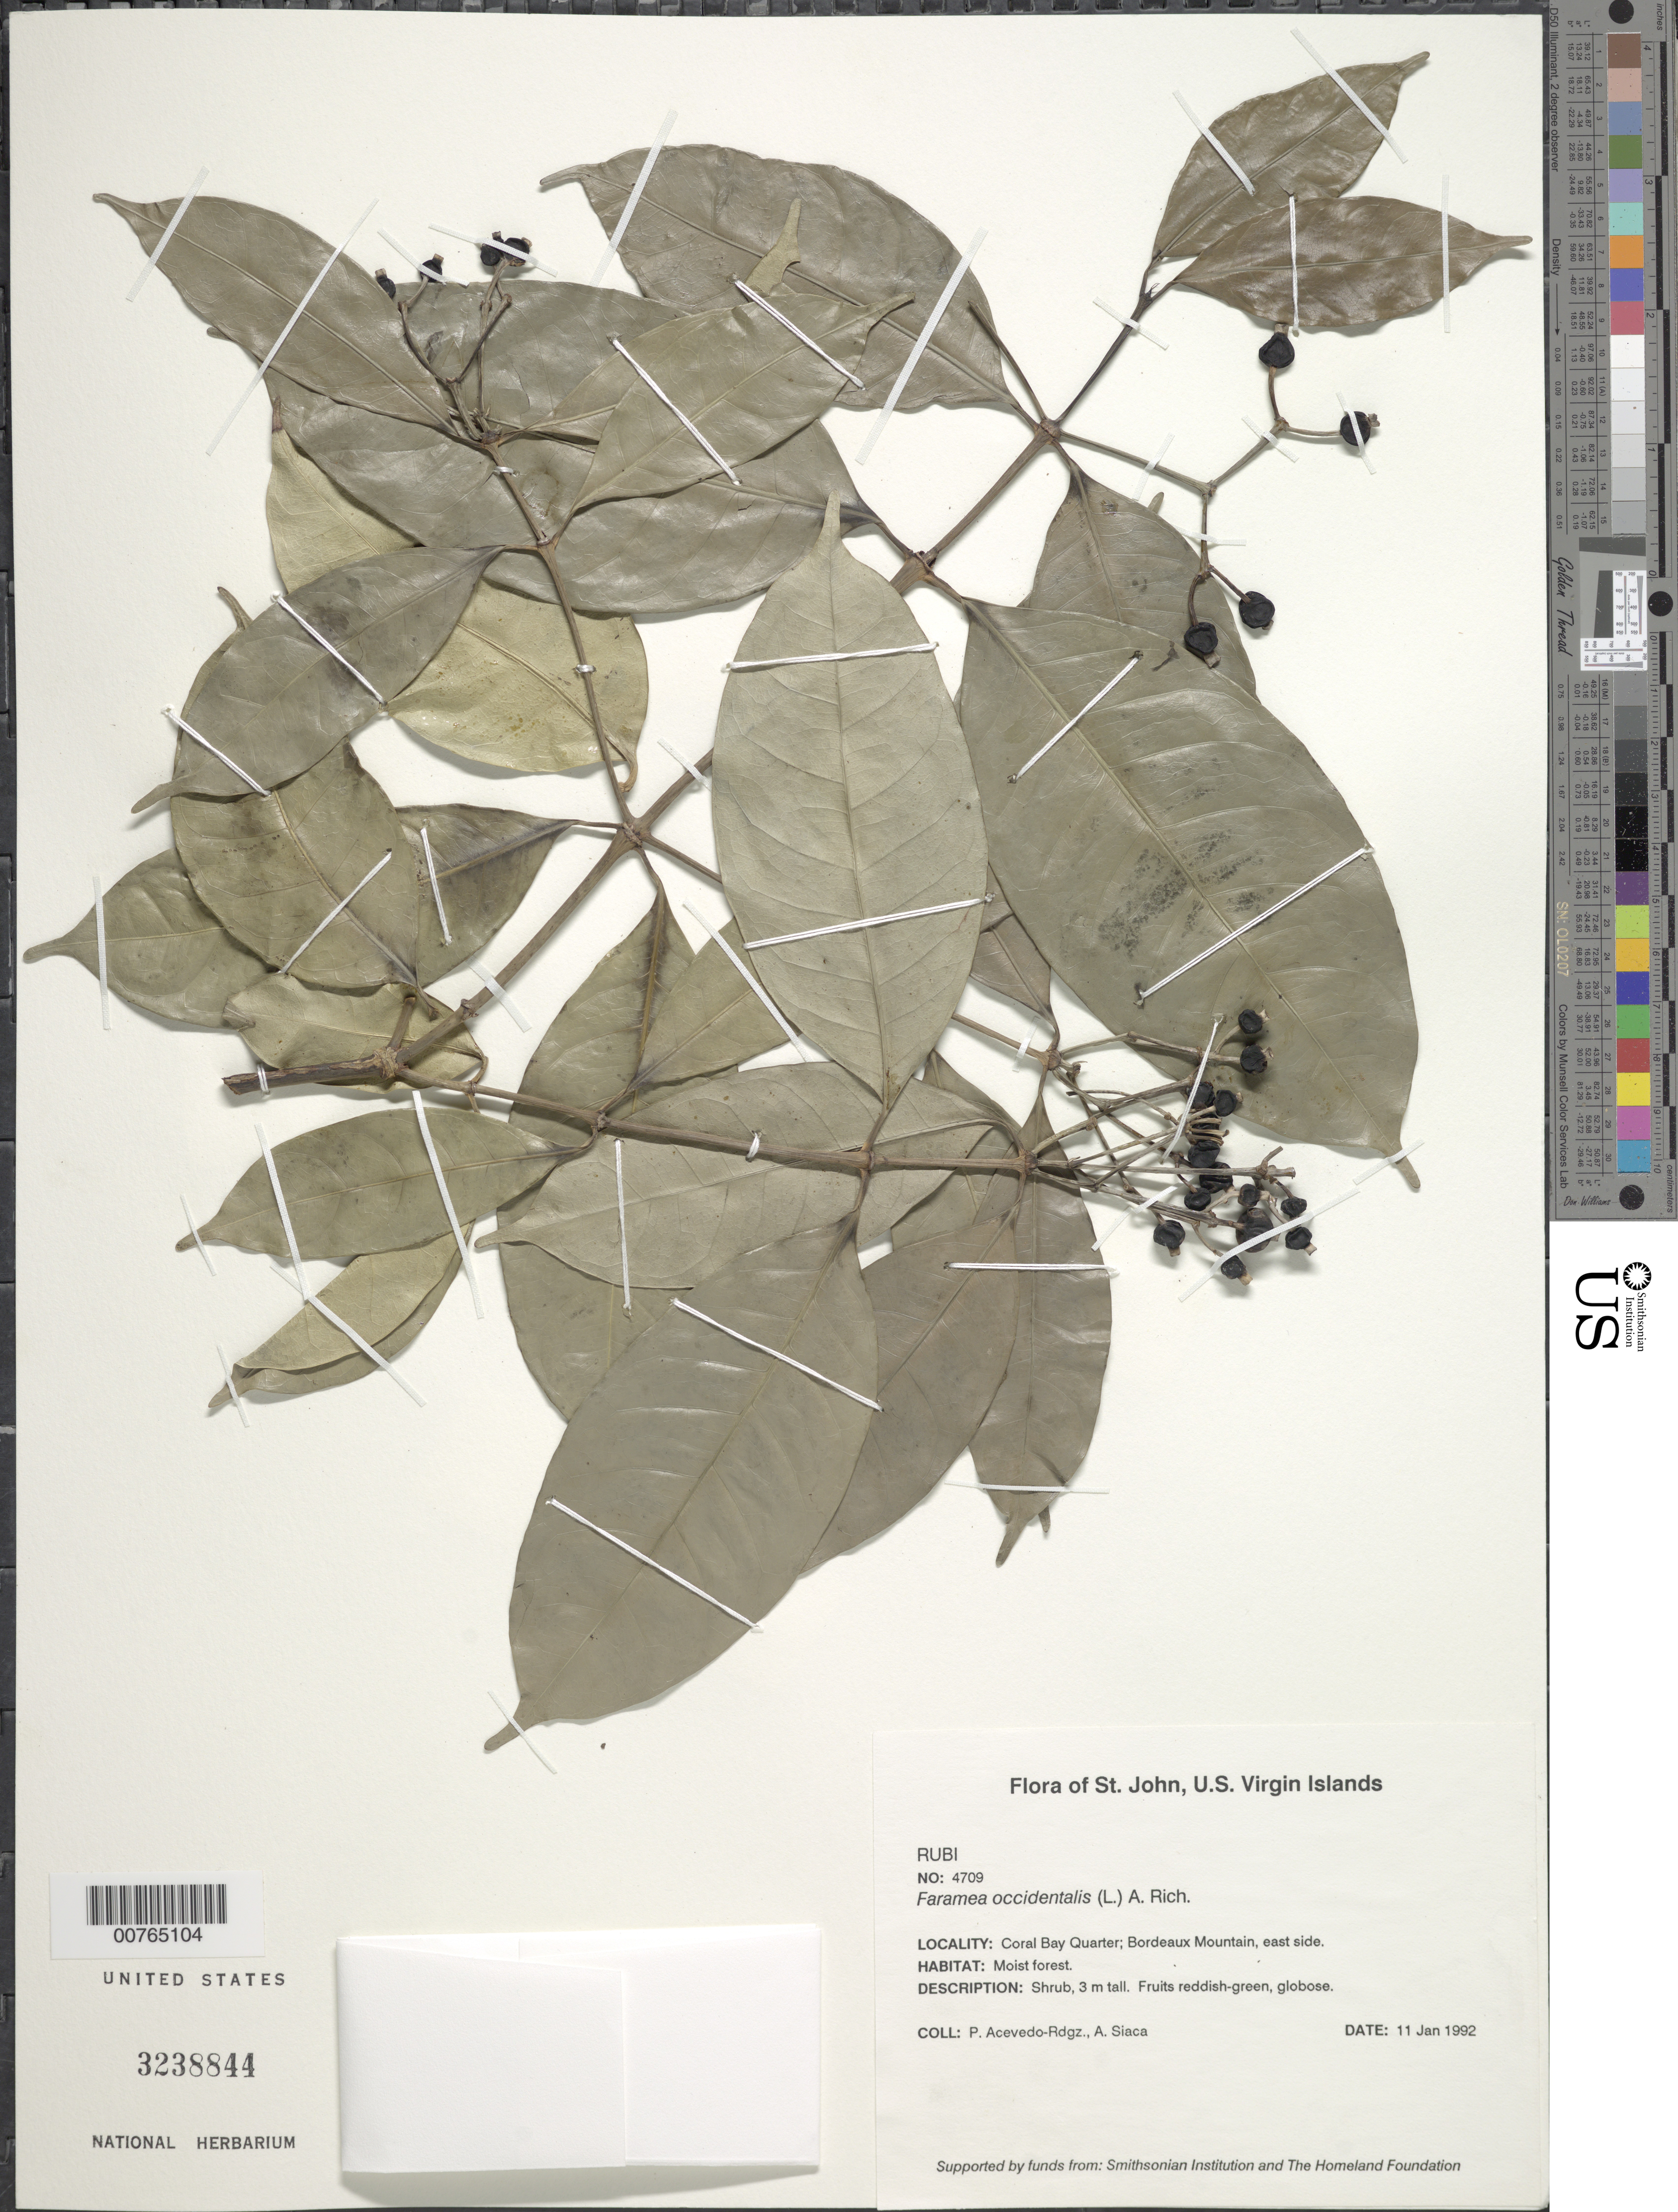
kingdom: Plantae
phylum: Tracheophyta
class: Magnoliopsida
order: Gentianales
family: Rubiaceae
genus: Faramea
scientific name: Faramea occidentalis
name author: (L.) A. Rich.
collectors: P. Acevedo-Rodr. & A. Siaca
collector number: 4709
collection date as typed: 11 Jan 1992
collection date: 1992-01-11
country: U.S. Virgin Islands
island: St. John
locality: Coral Bay Quarter; Bordeaux Mountain, east side.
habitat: Moist forest.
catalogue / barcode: US 3238844